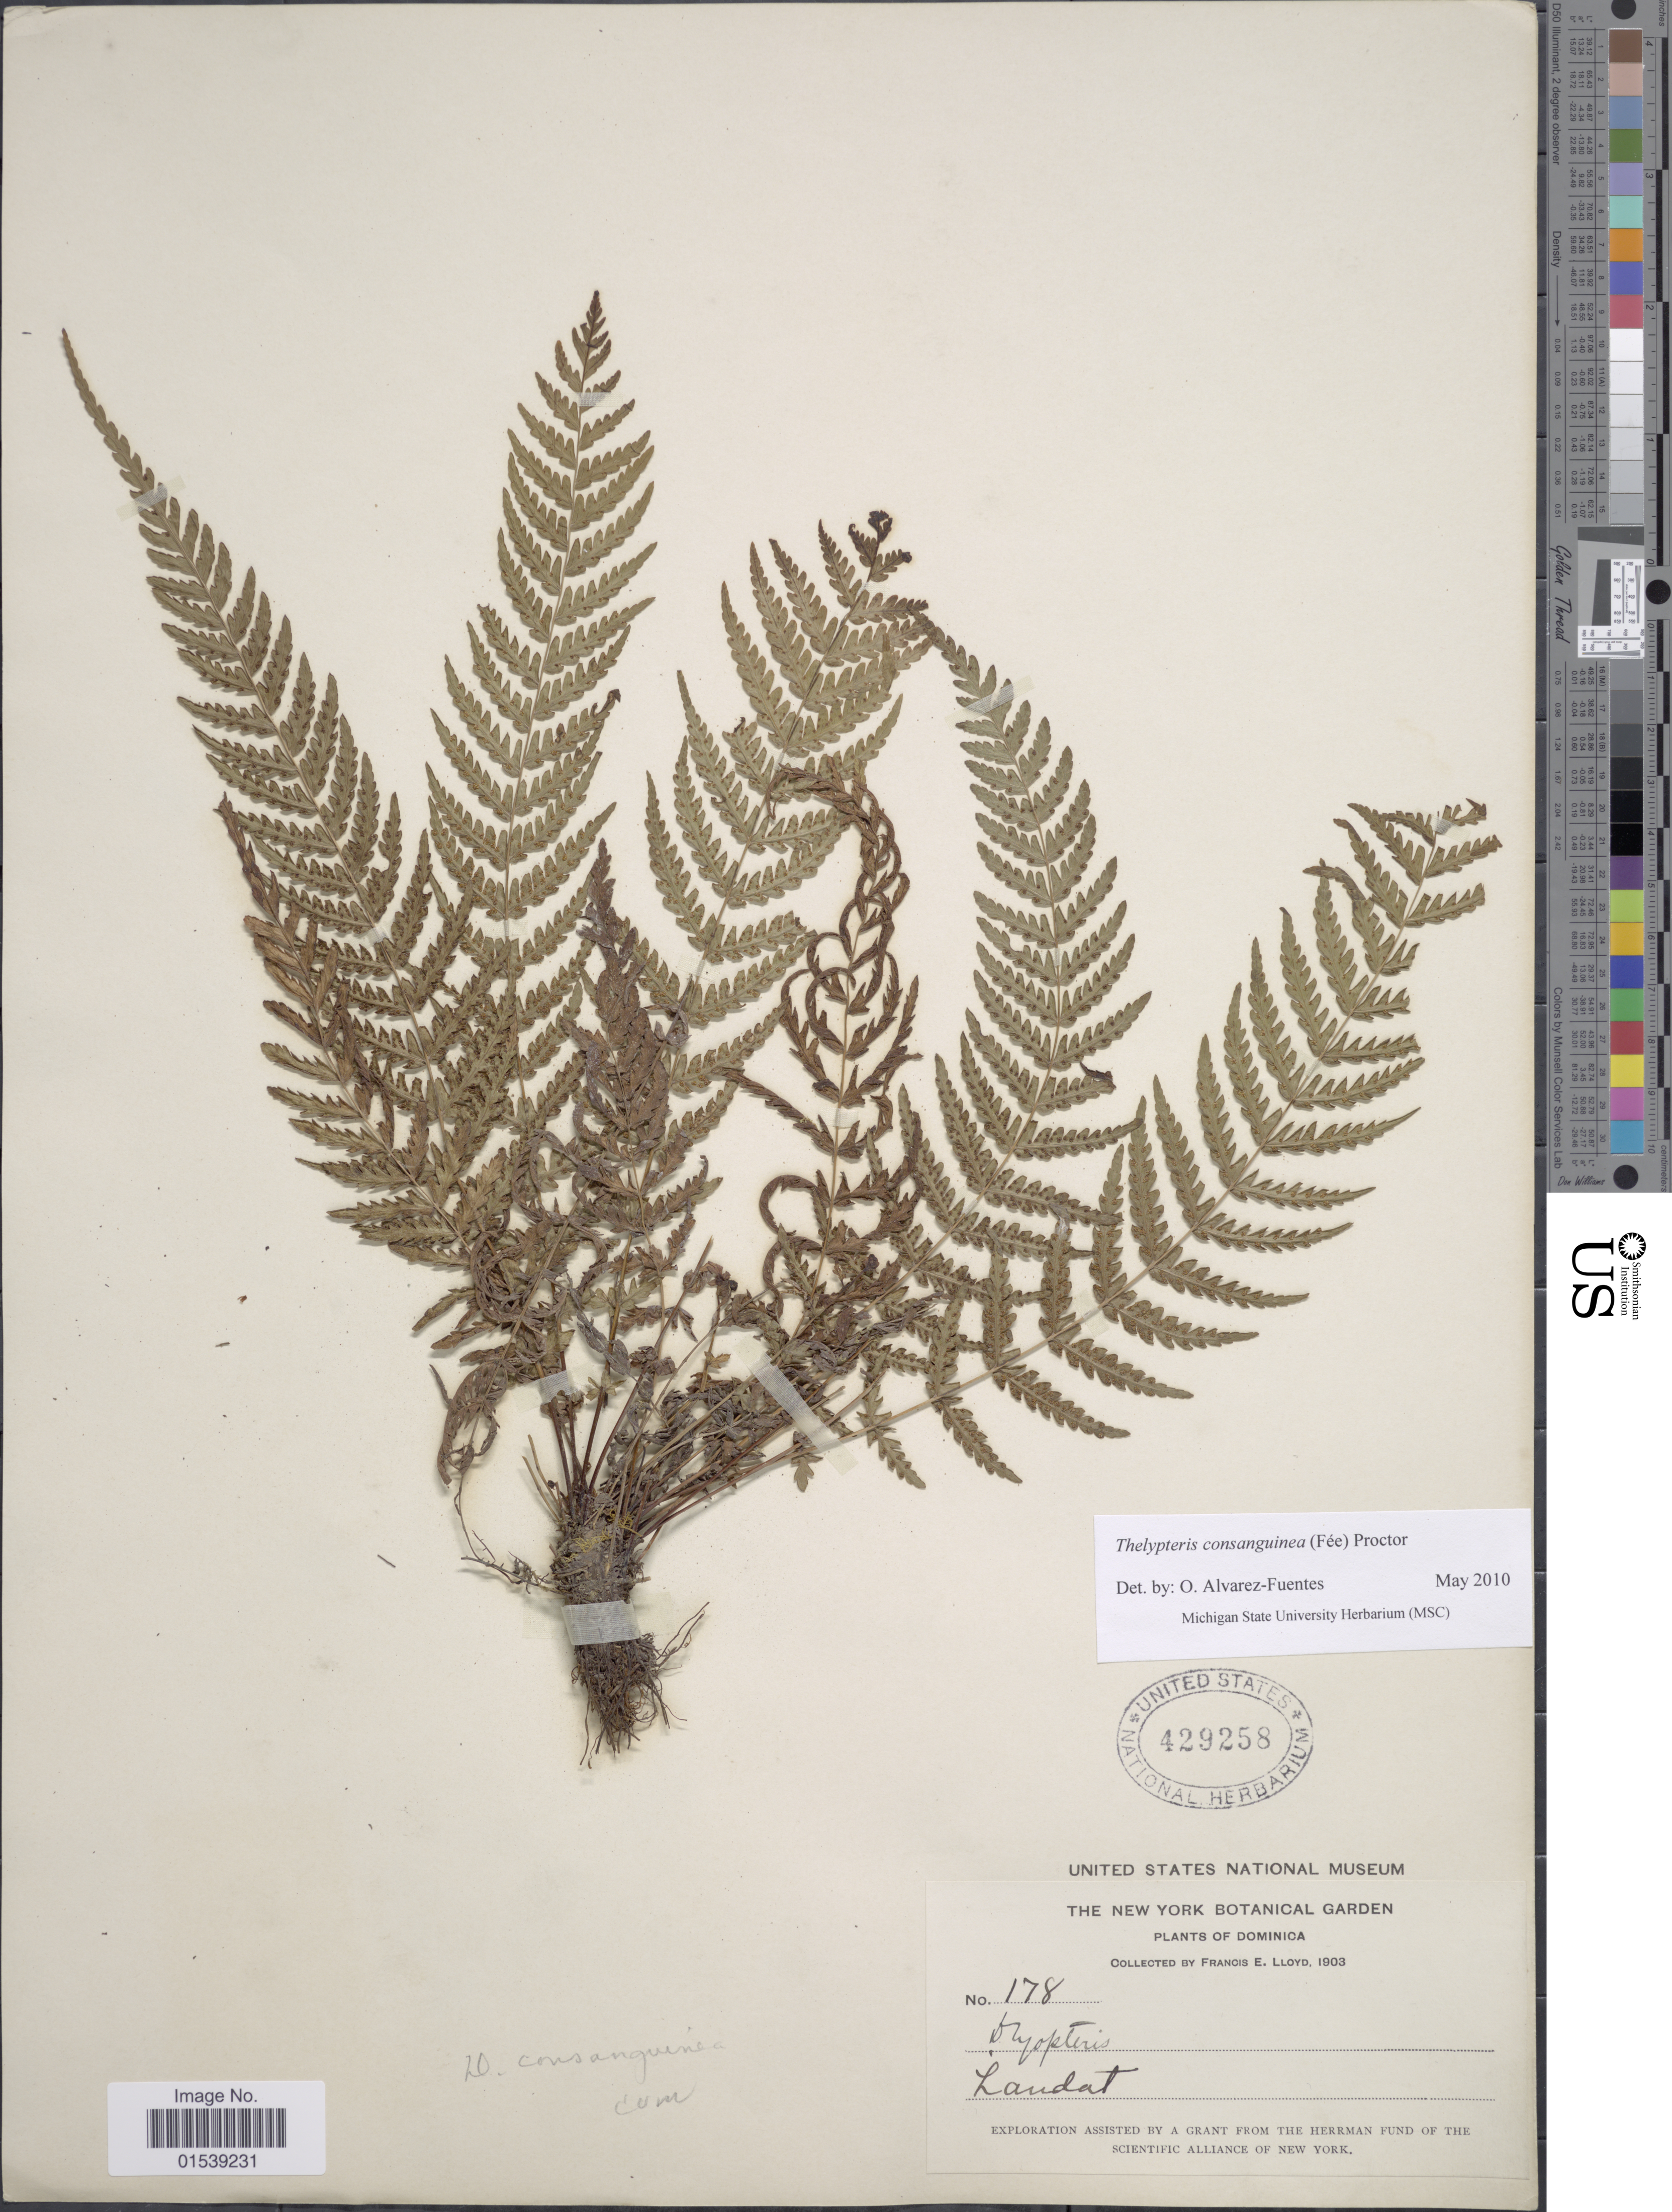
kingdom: Plantae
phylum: Tracheophyta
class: Polypodiopsida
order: Polypodiales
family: Thelypteridaceae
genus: Amauropelta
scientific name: Amauropelta consanguinea (Fée) comb. nov., ined. 2015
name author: (Fée)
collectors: Lloyd, C. E.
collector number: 178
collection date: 1903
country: Dominica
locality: Laudat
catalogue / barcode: US 429258